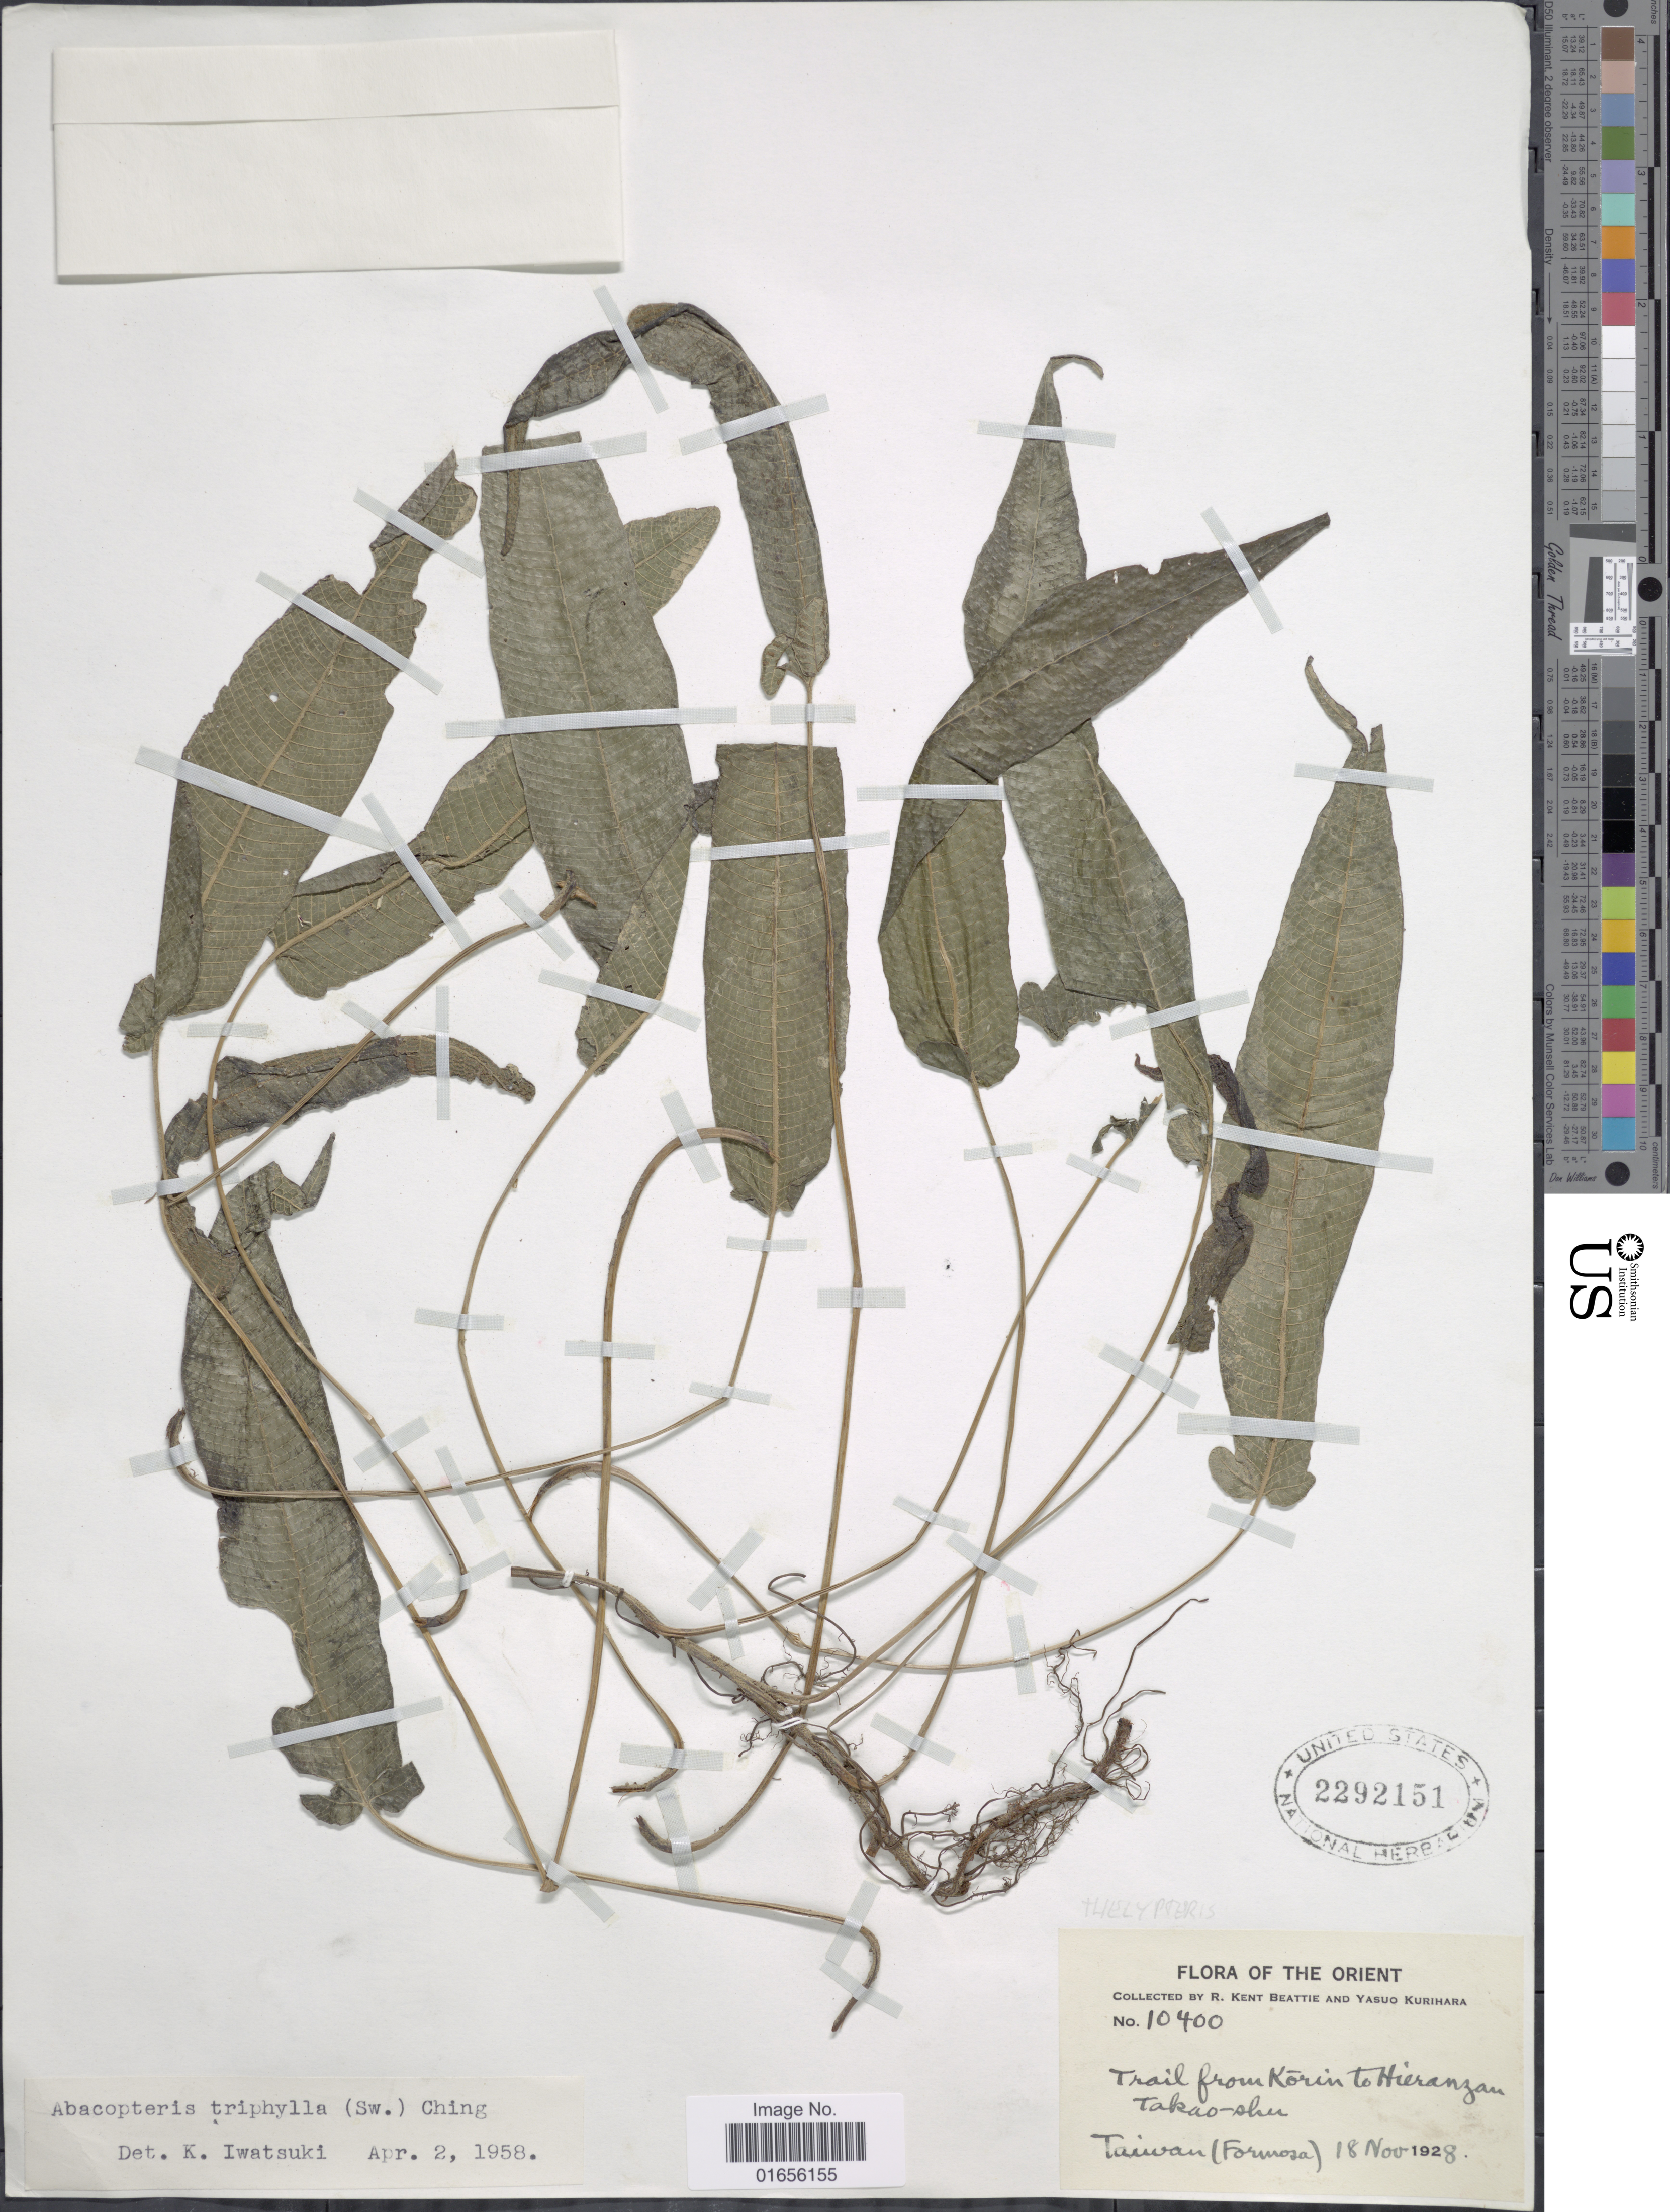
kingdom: Plantae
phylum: Tracheophyta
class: Polypodiopsida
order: Polypodiales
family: Thelypteridaceae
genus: Pronephrium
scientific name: Pronephrium triphyllum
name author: (Sw.) Holttum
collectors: R. K. Beattie & Y. Kurihara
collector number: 10400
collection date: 1928-11-18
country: Taiwan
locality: The Orient, Trail from Korin to Hieranzan, Takao-shu, Taiwan (Formosa)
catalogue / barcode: US 2292151